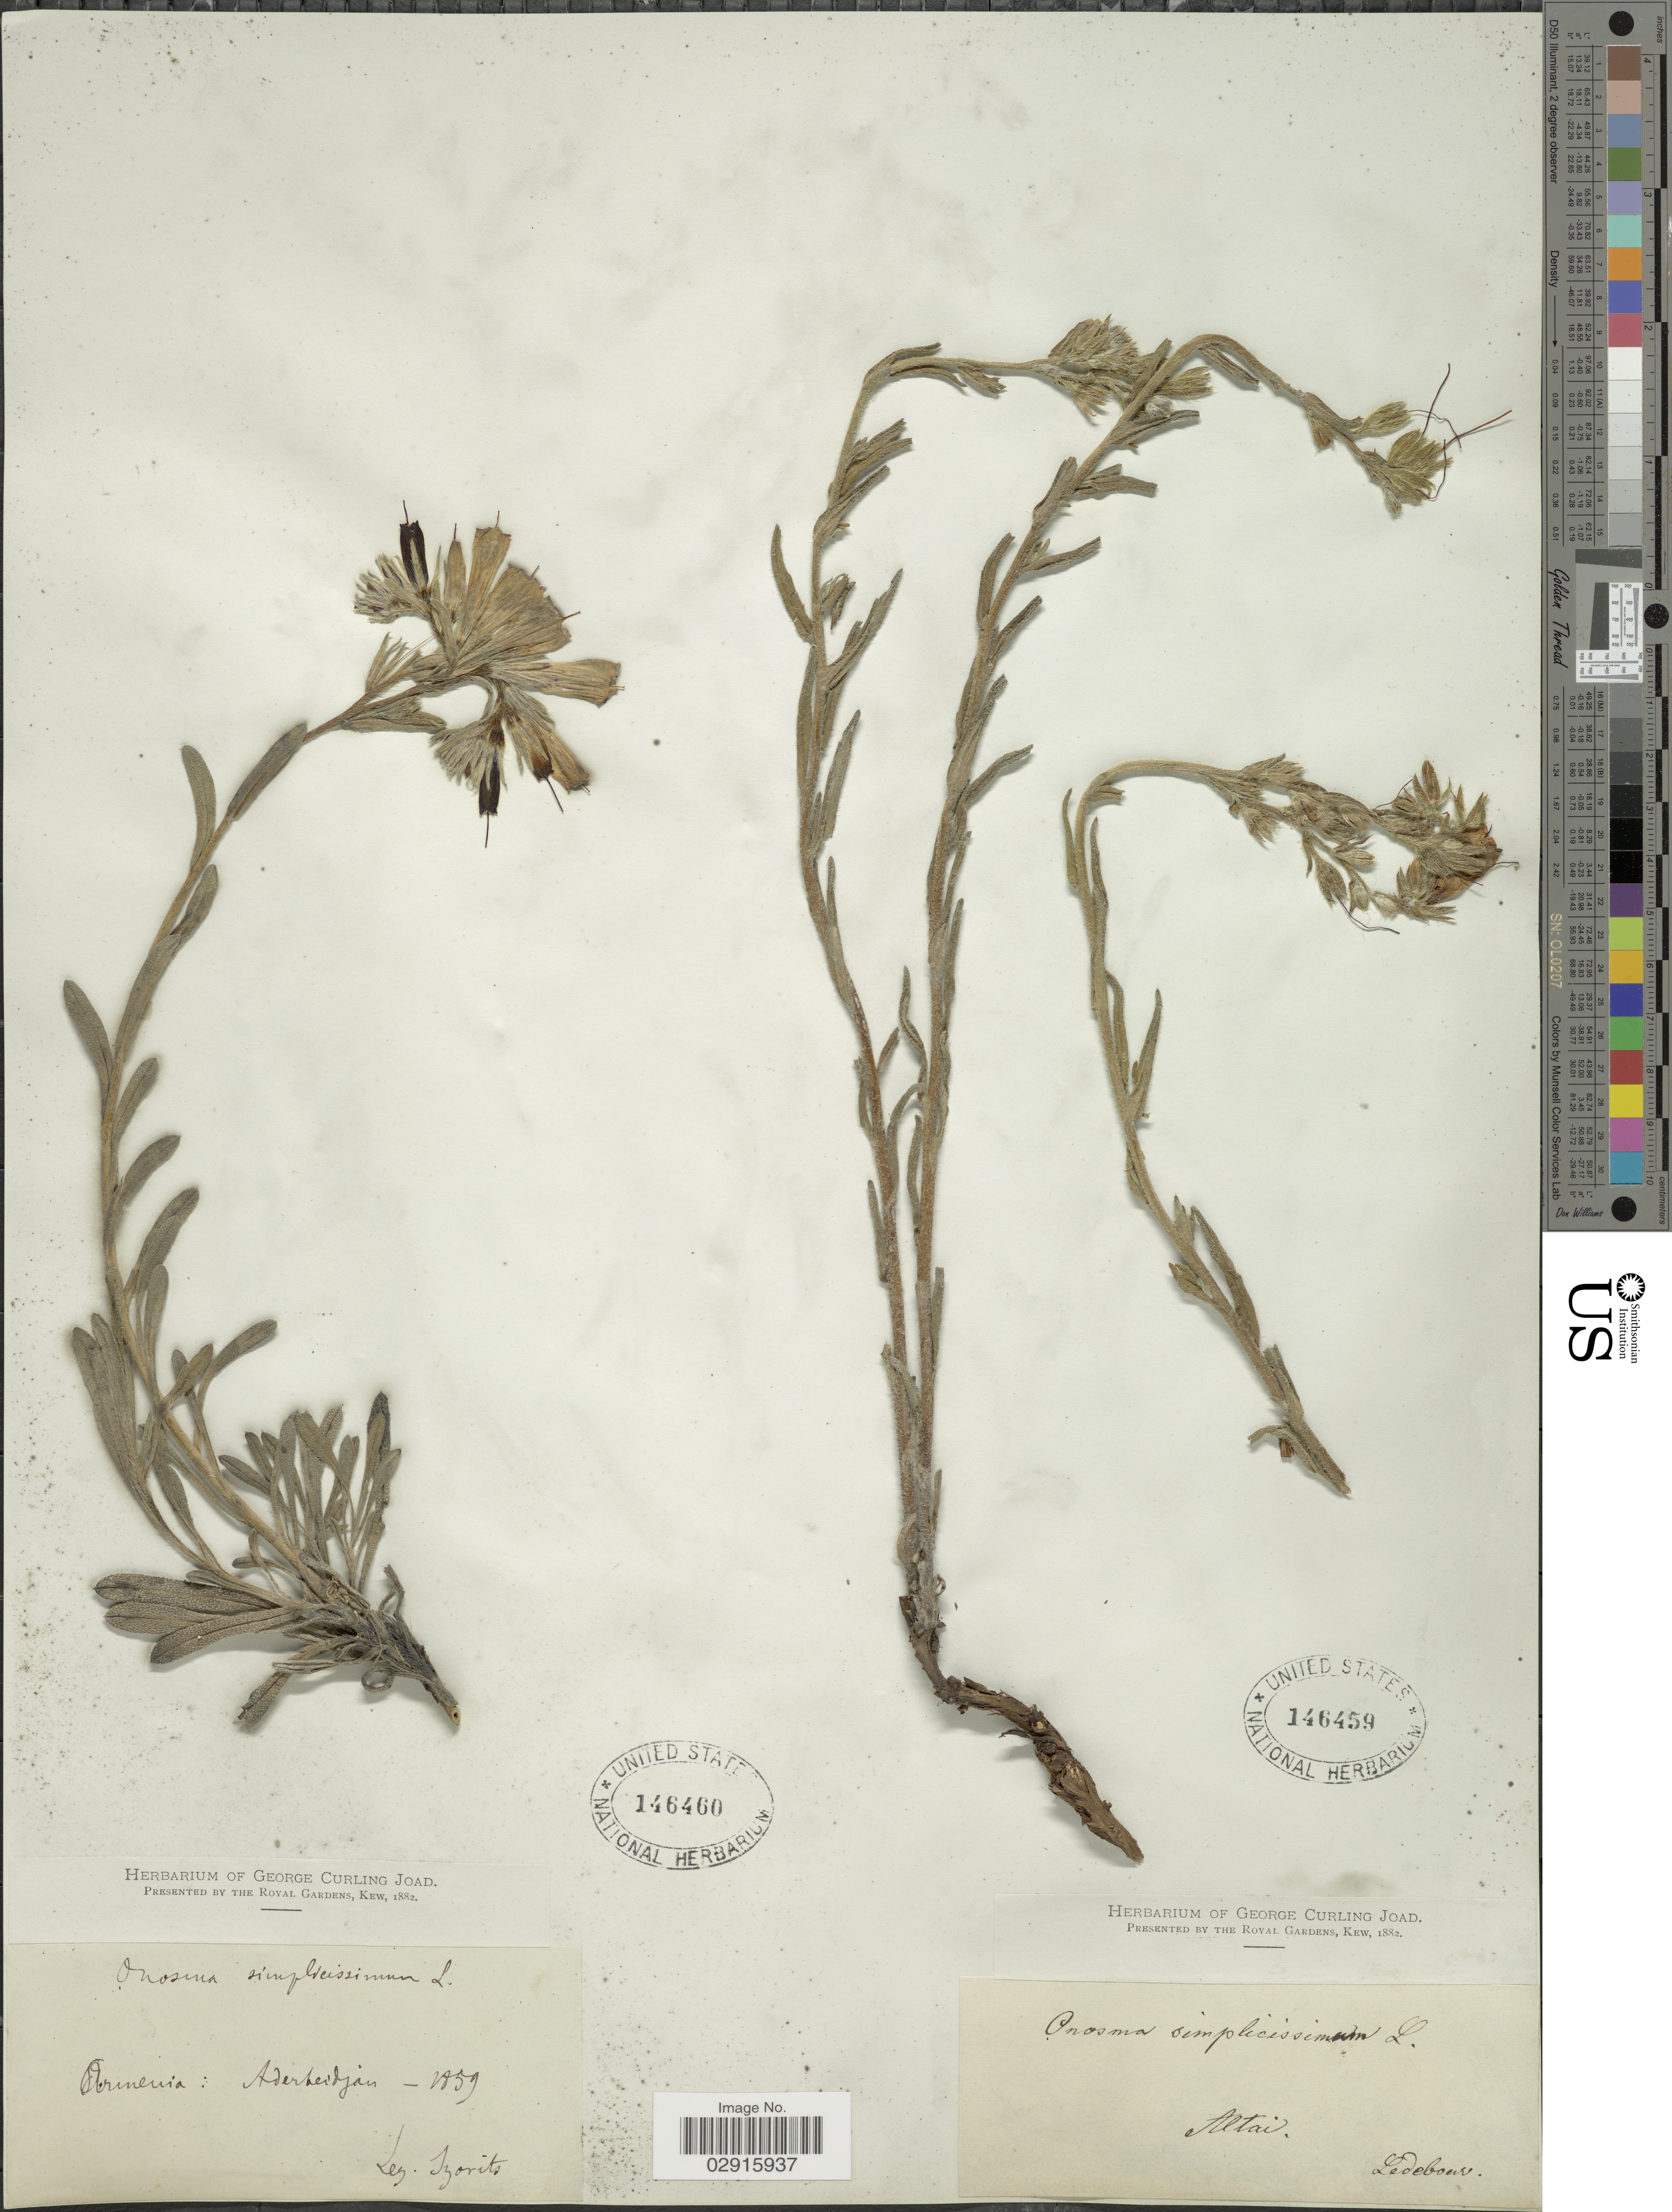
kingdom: Plantae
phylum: Tracheophyta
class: Magnoliopsida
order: Boraginales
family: Boraginaceae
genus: Onosma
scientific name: Onosma simplicissima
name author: L.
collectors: Ledebour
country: Russian Federation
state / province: Altai Republic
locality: Altai.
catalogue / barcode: US 146459